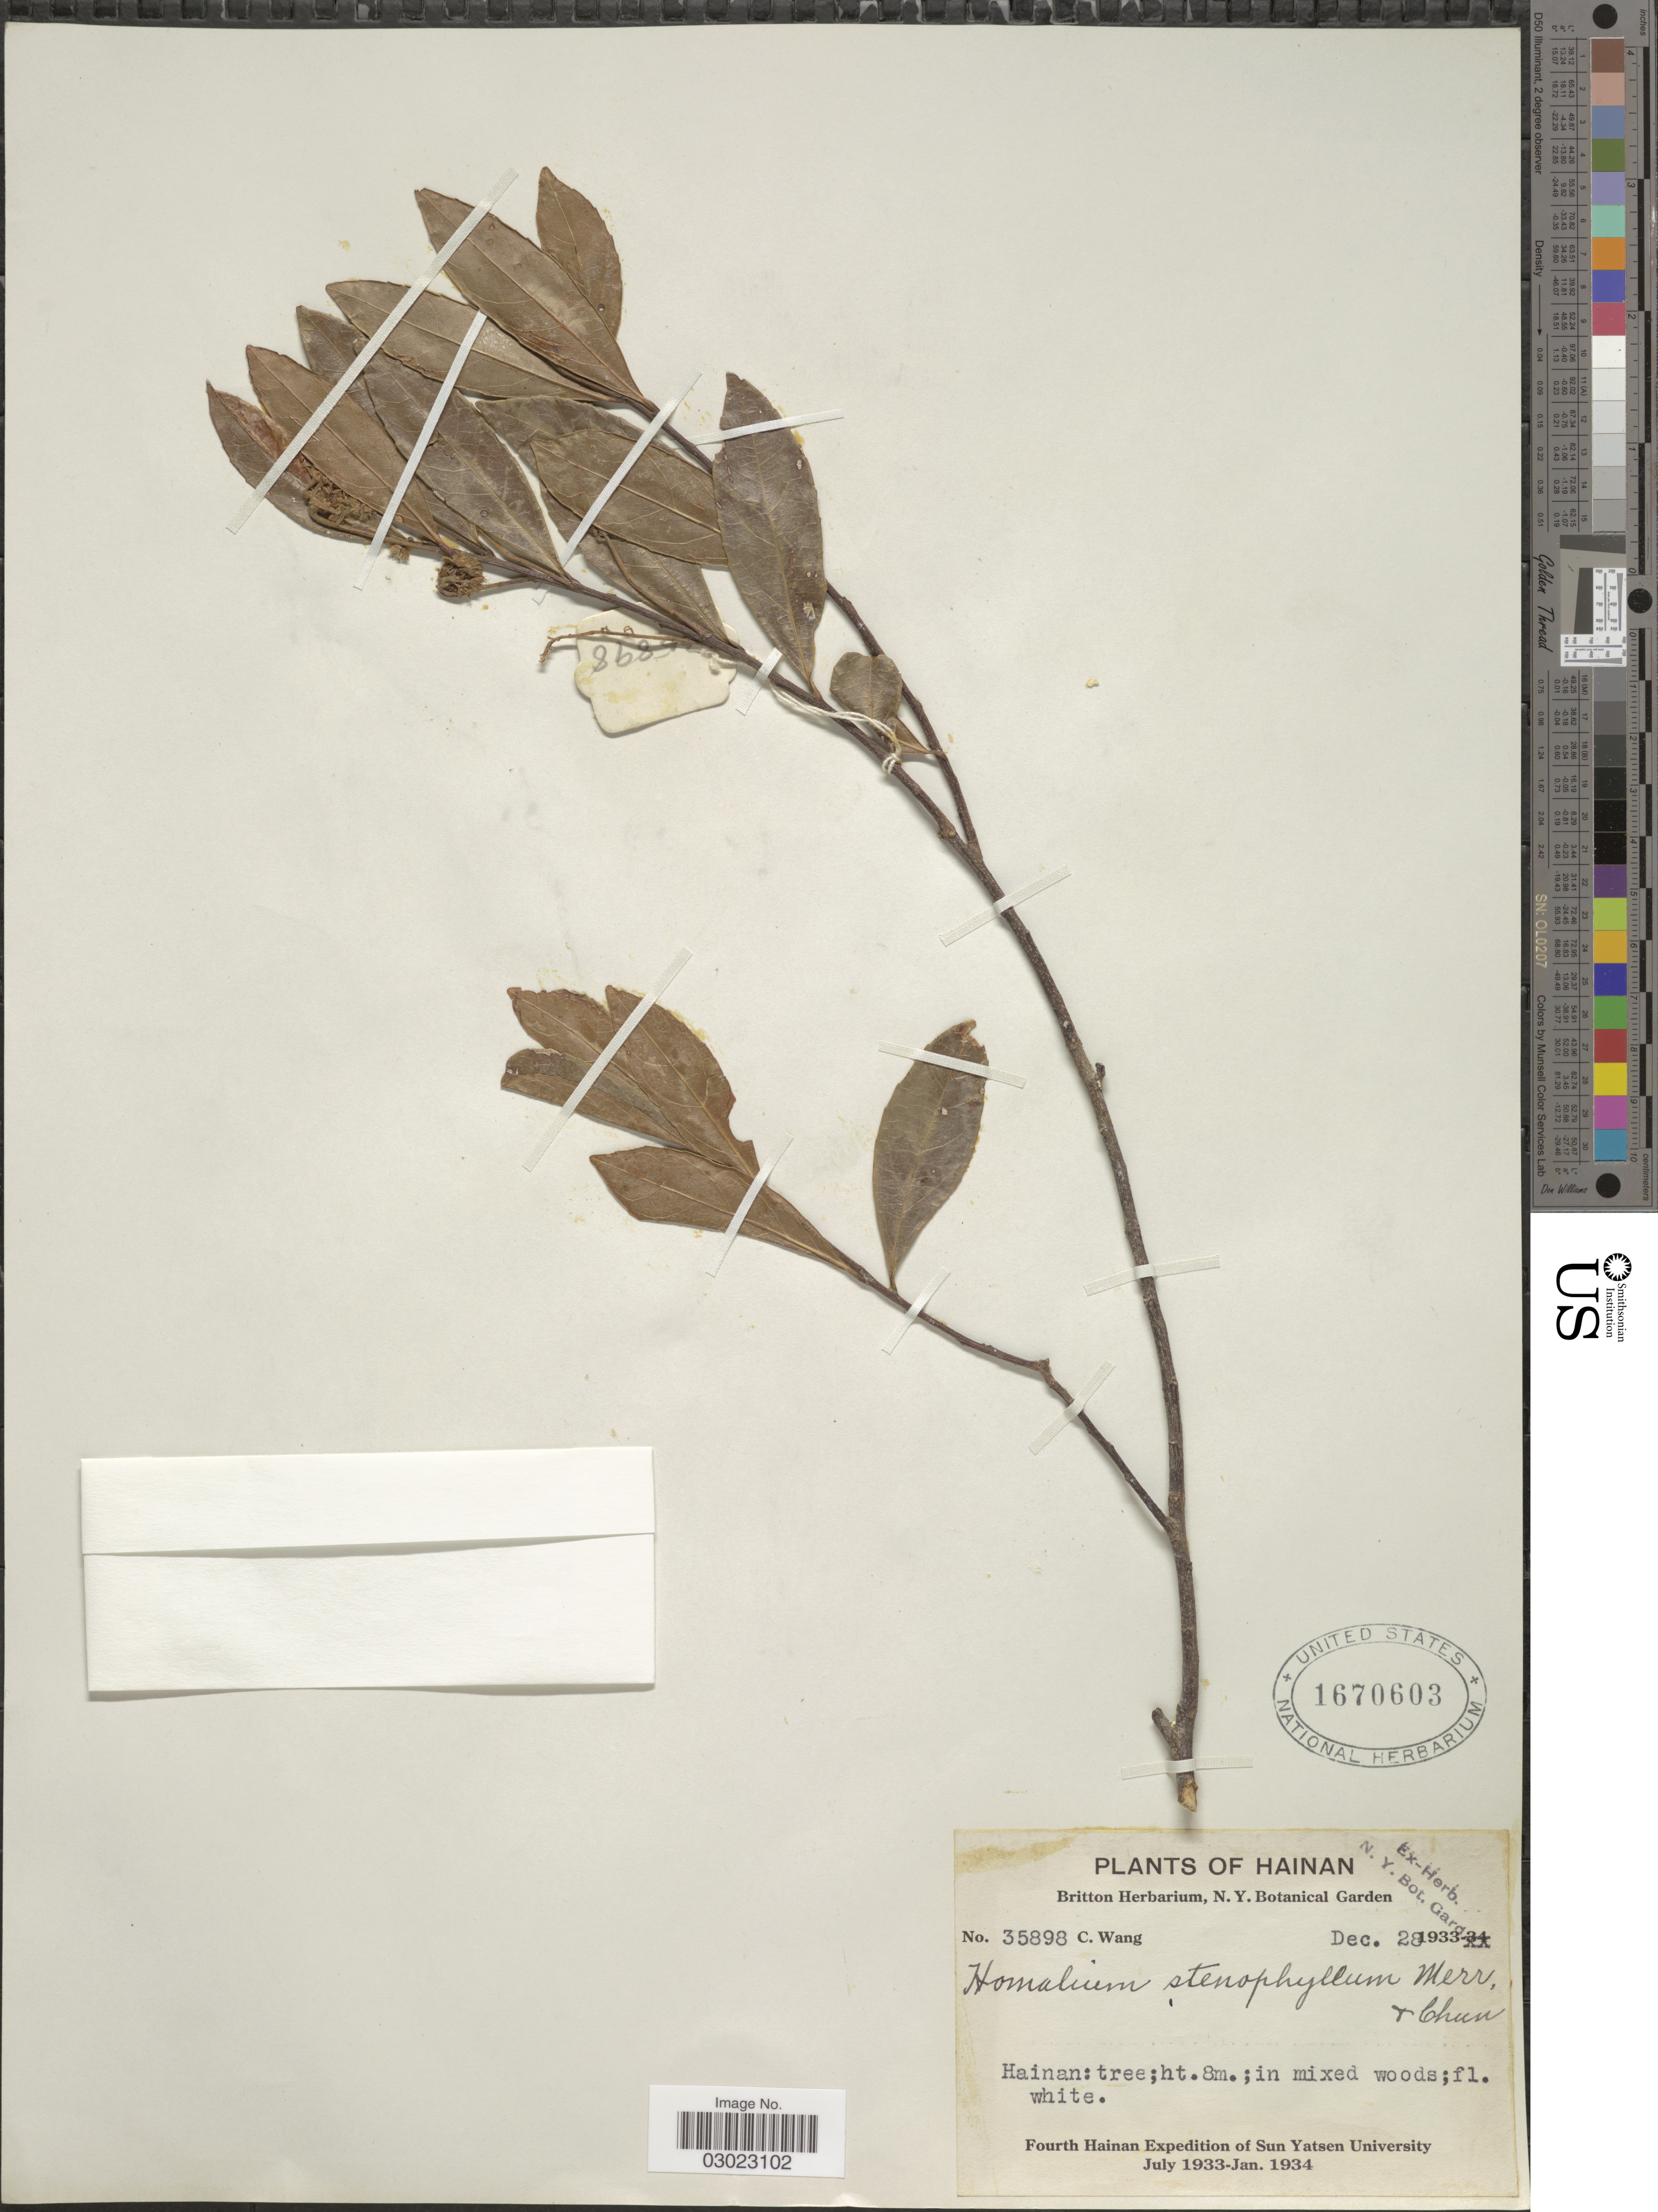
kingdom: Plantae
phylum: Tracheophyta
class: Magnoliopsida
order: Malpighiales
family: Salicaceae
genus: Homalium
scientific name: Homalium stenophyllum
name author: Merr. & Chun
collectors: C. Wang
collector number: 35898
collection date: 1933-12-28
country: China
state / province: Hainan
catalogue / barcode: US 1670603